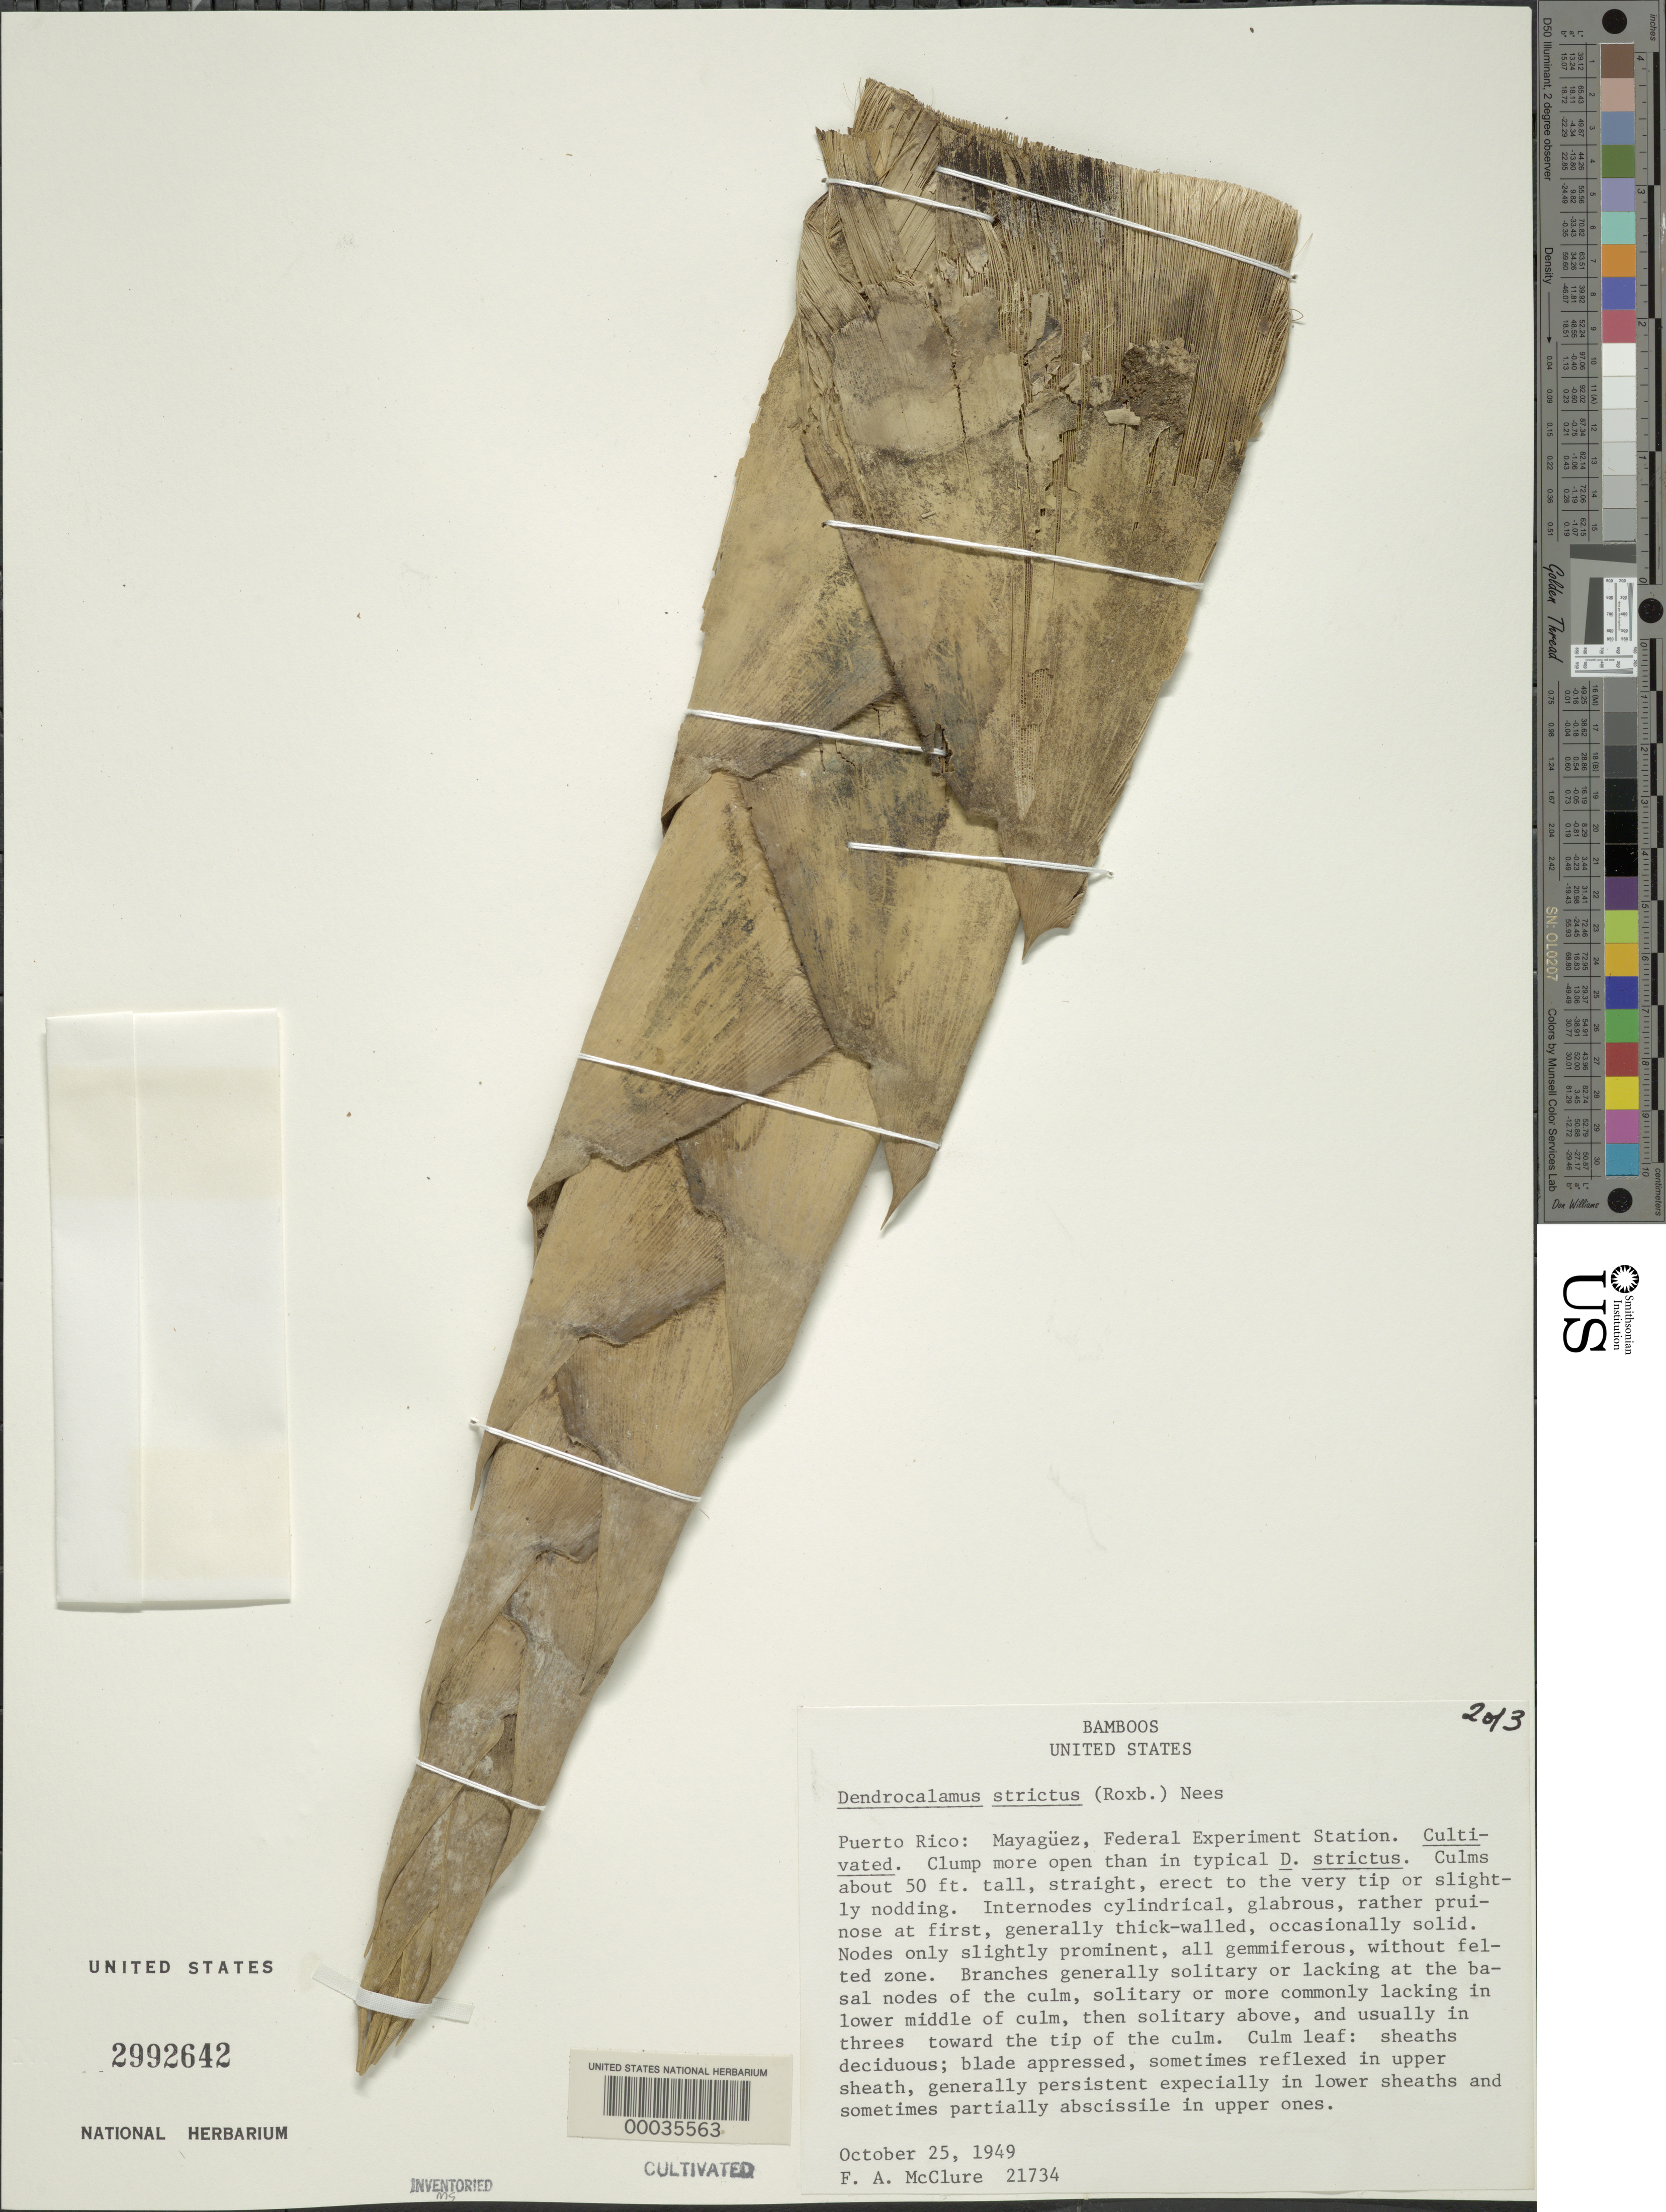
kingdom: Plantae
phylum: Tracheophyta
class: Liliopsida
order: Poales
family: Poaceae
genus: Dendrocalamus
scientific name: Dendrocalamus strictus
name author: (Roxb.) Nees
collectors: F. A. McClure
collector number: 21734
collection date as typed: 25 Oct 1949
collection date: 1949-10-25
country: Puerto Rico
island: Greater Antilles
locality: Federal experimental station-mayaguez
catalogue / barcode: US 2992642